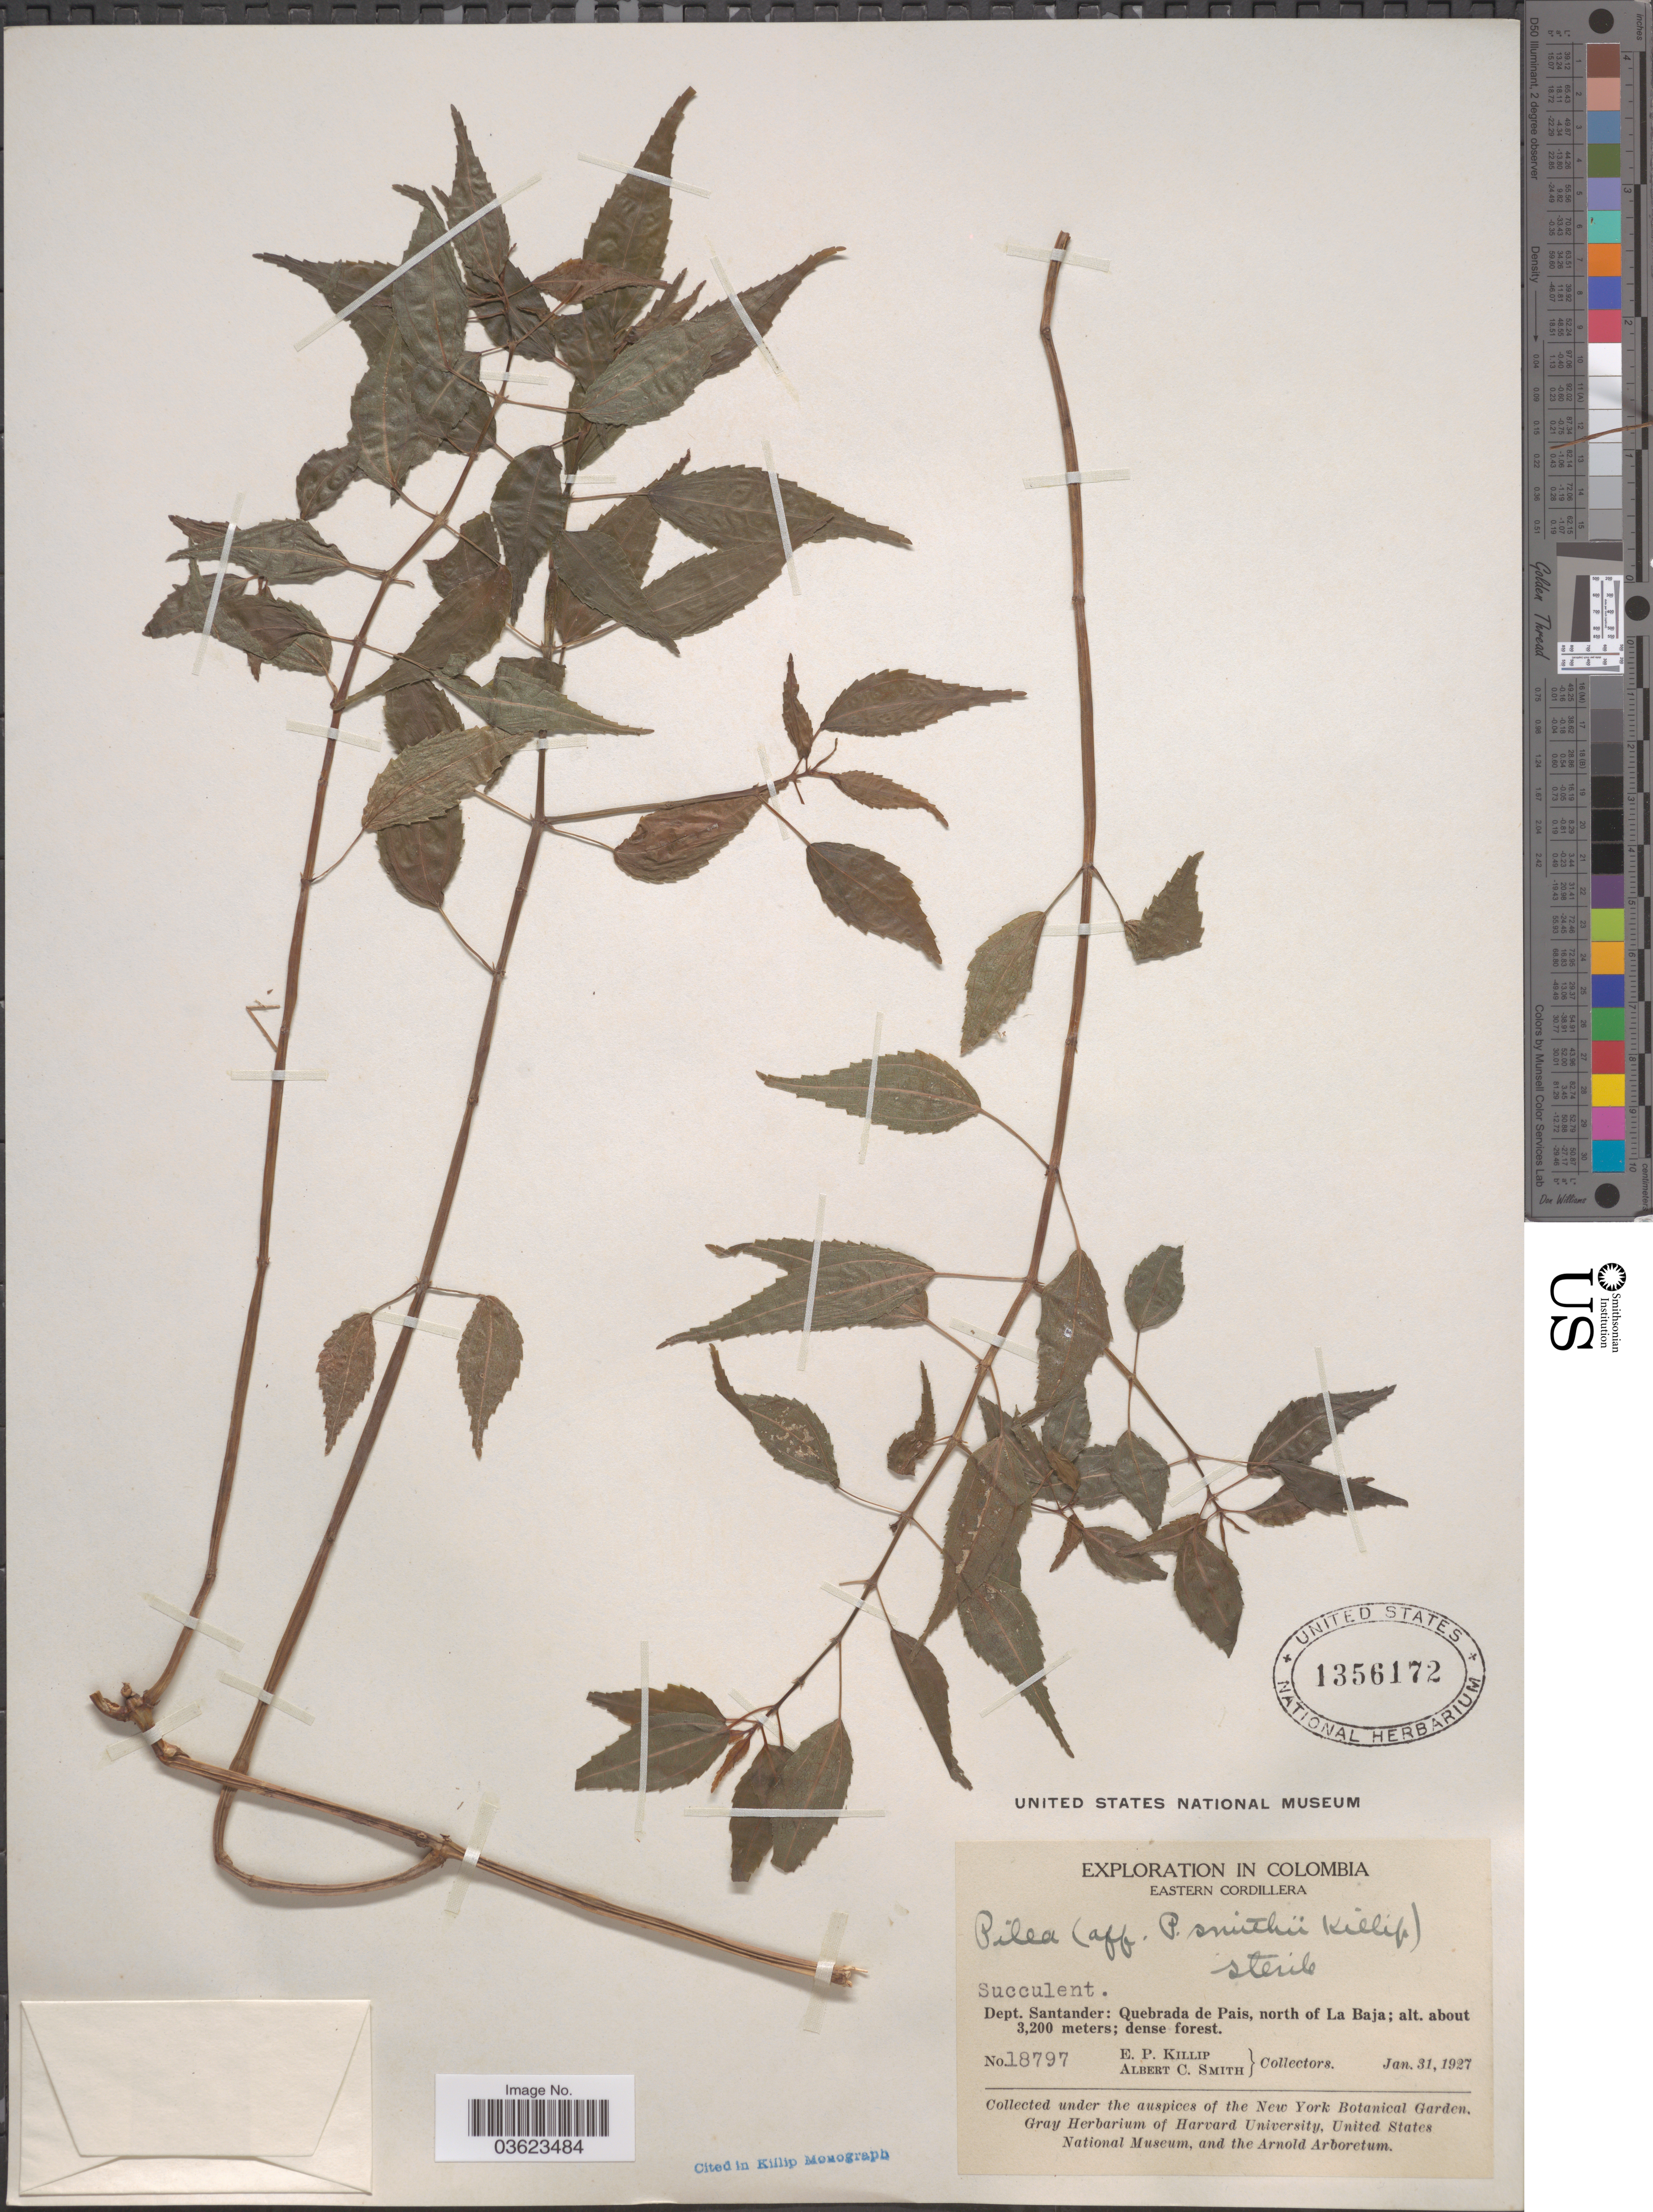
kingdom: Plantae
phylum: Tracheophyta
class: Magnoliopsida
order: Rosales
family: Urticaceae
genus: Pilea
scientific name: Pilea smithii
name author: Killip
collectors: E. P. Killip & A. C. Smith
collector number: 18797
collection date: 1927-01-31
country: Colombia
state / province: Santander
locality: Eastern Cordillera. Dept. Santander: Quebrada de Pais, north of La Baja.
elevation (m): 3200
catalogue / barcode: US 1356172